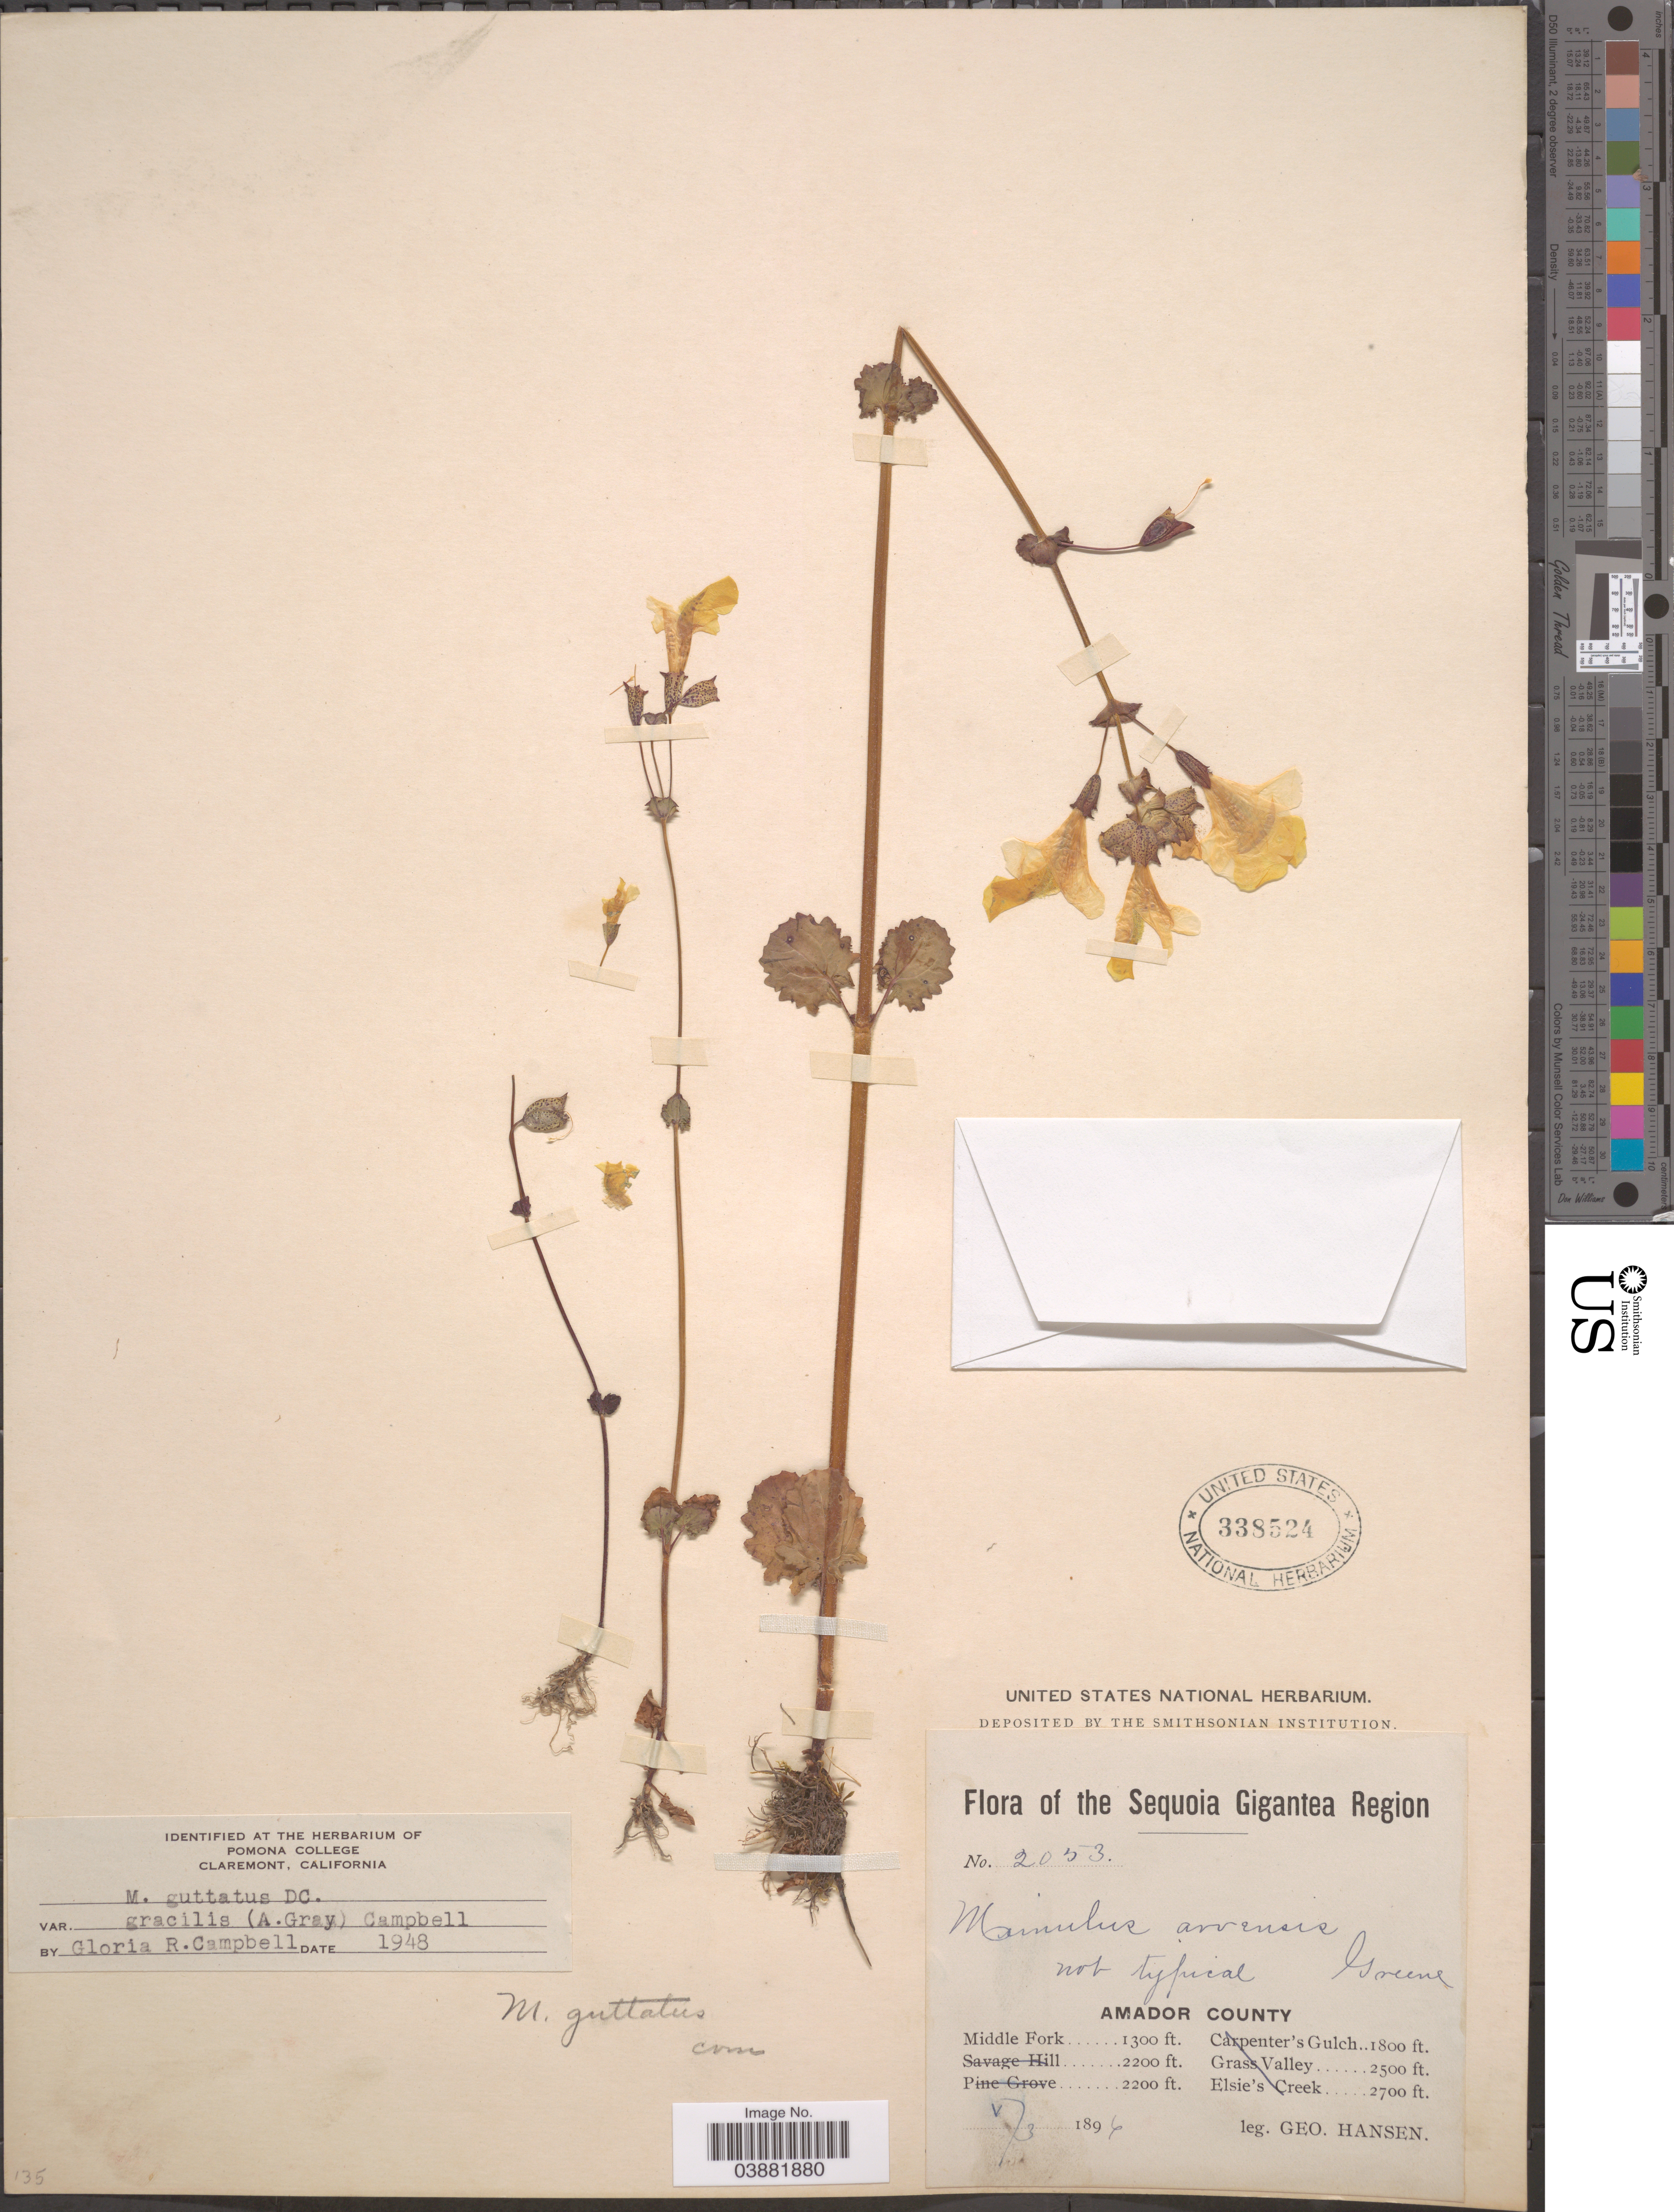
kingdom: Plantae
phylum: Tracheophyta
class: Magnoliopsida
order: Lamiales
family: Phrymaceae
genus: Mimulus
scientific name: Mimulus guttatus var. gracilis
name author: (A. Gray) G.R. Campb.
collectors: G. Hansen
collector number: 2053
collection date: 1896-05-03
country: United States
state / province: California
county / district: Amador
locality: Sequoia Gigantea Region. Amador County. Middle Fork.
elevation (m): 396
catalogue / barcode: US 338524